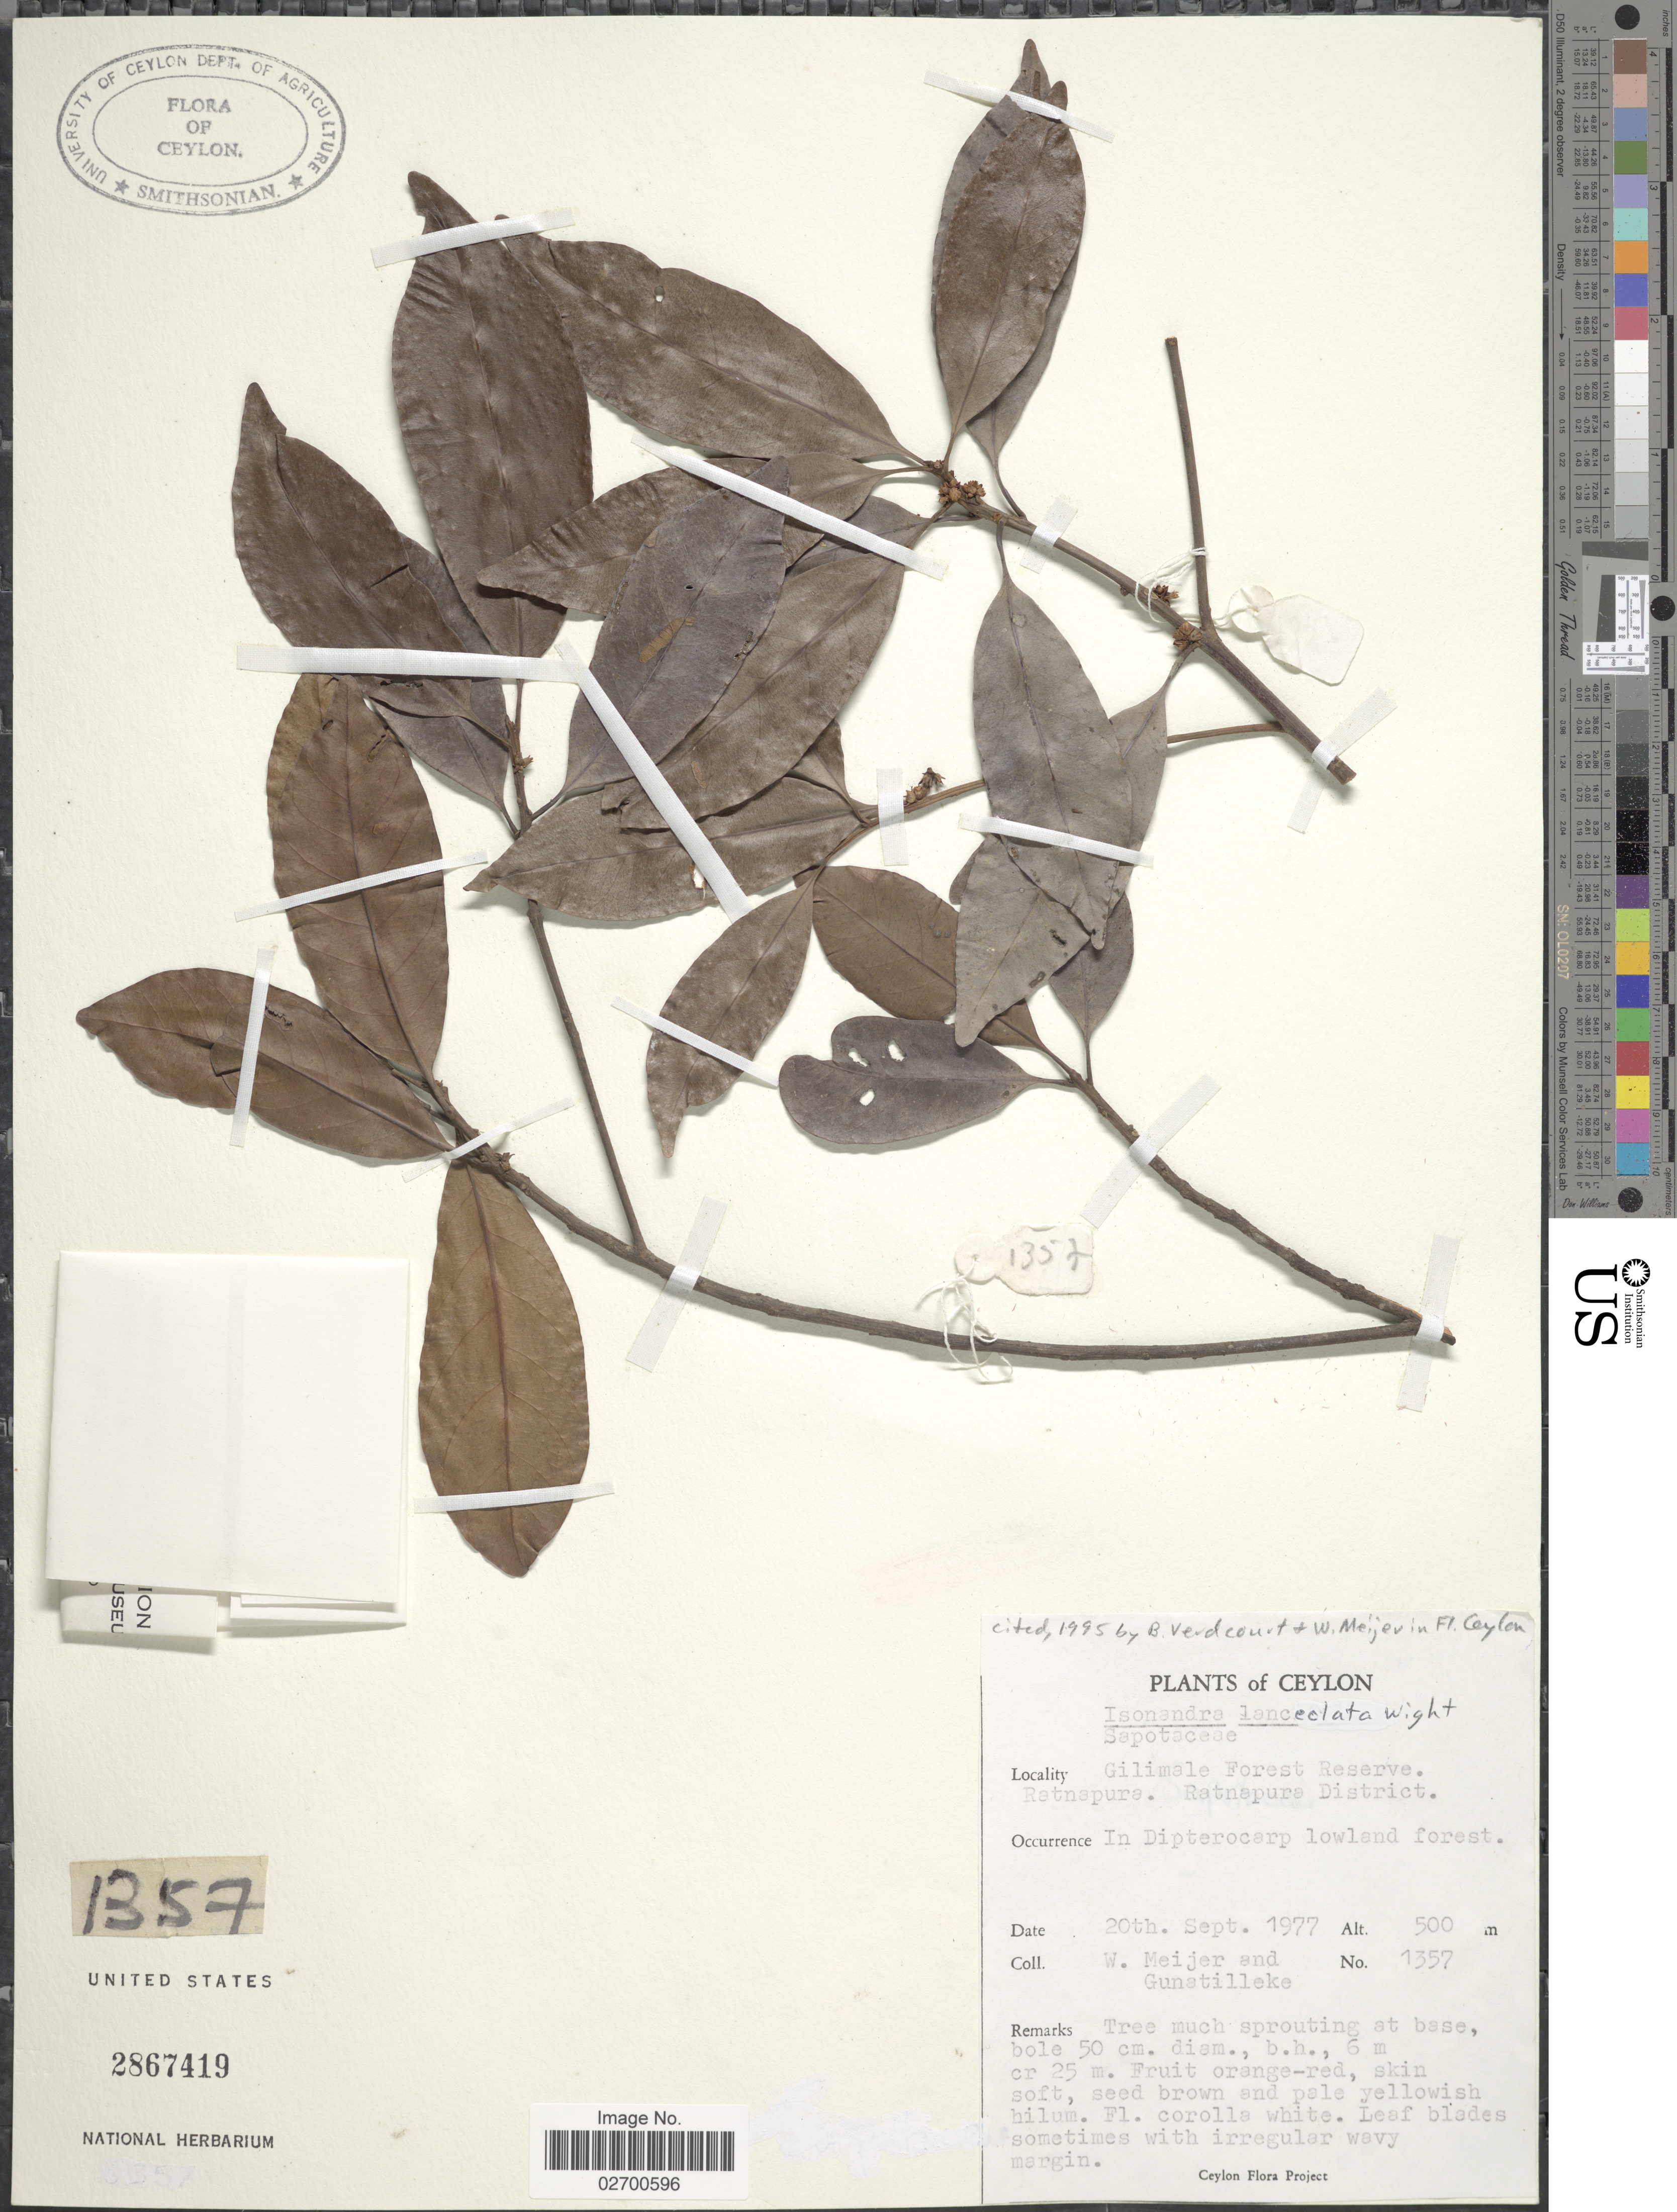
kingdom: Plantae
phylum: Tracheophyta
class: Magnoliopsida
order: Ericales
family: Sapotaceae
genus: Isonandra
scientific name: Isonandra lanceolata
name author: Wight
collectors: W. Meijer & -- Gunatilleke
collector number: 1357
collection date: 1977-09-20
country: Sri Lanka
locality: Ceylon, Gilimale Forest Reserve Ratnapura. Ratnapura District.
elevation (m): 500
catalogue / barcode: US 2867419